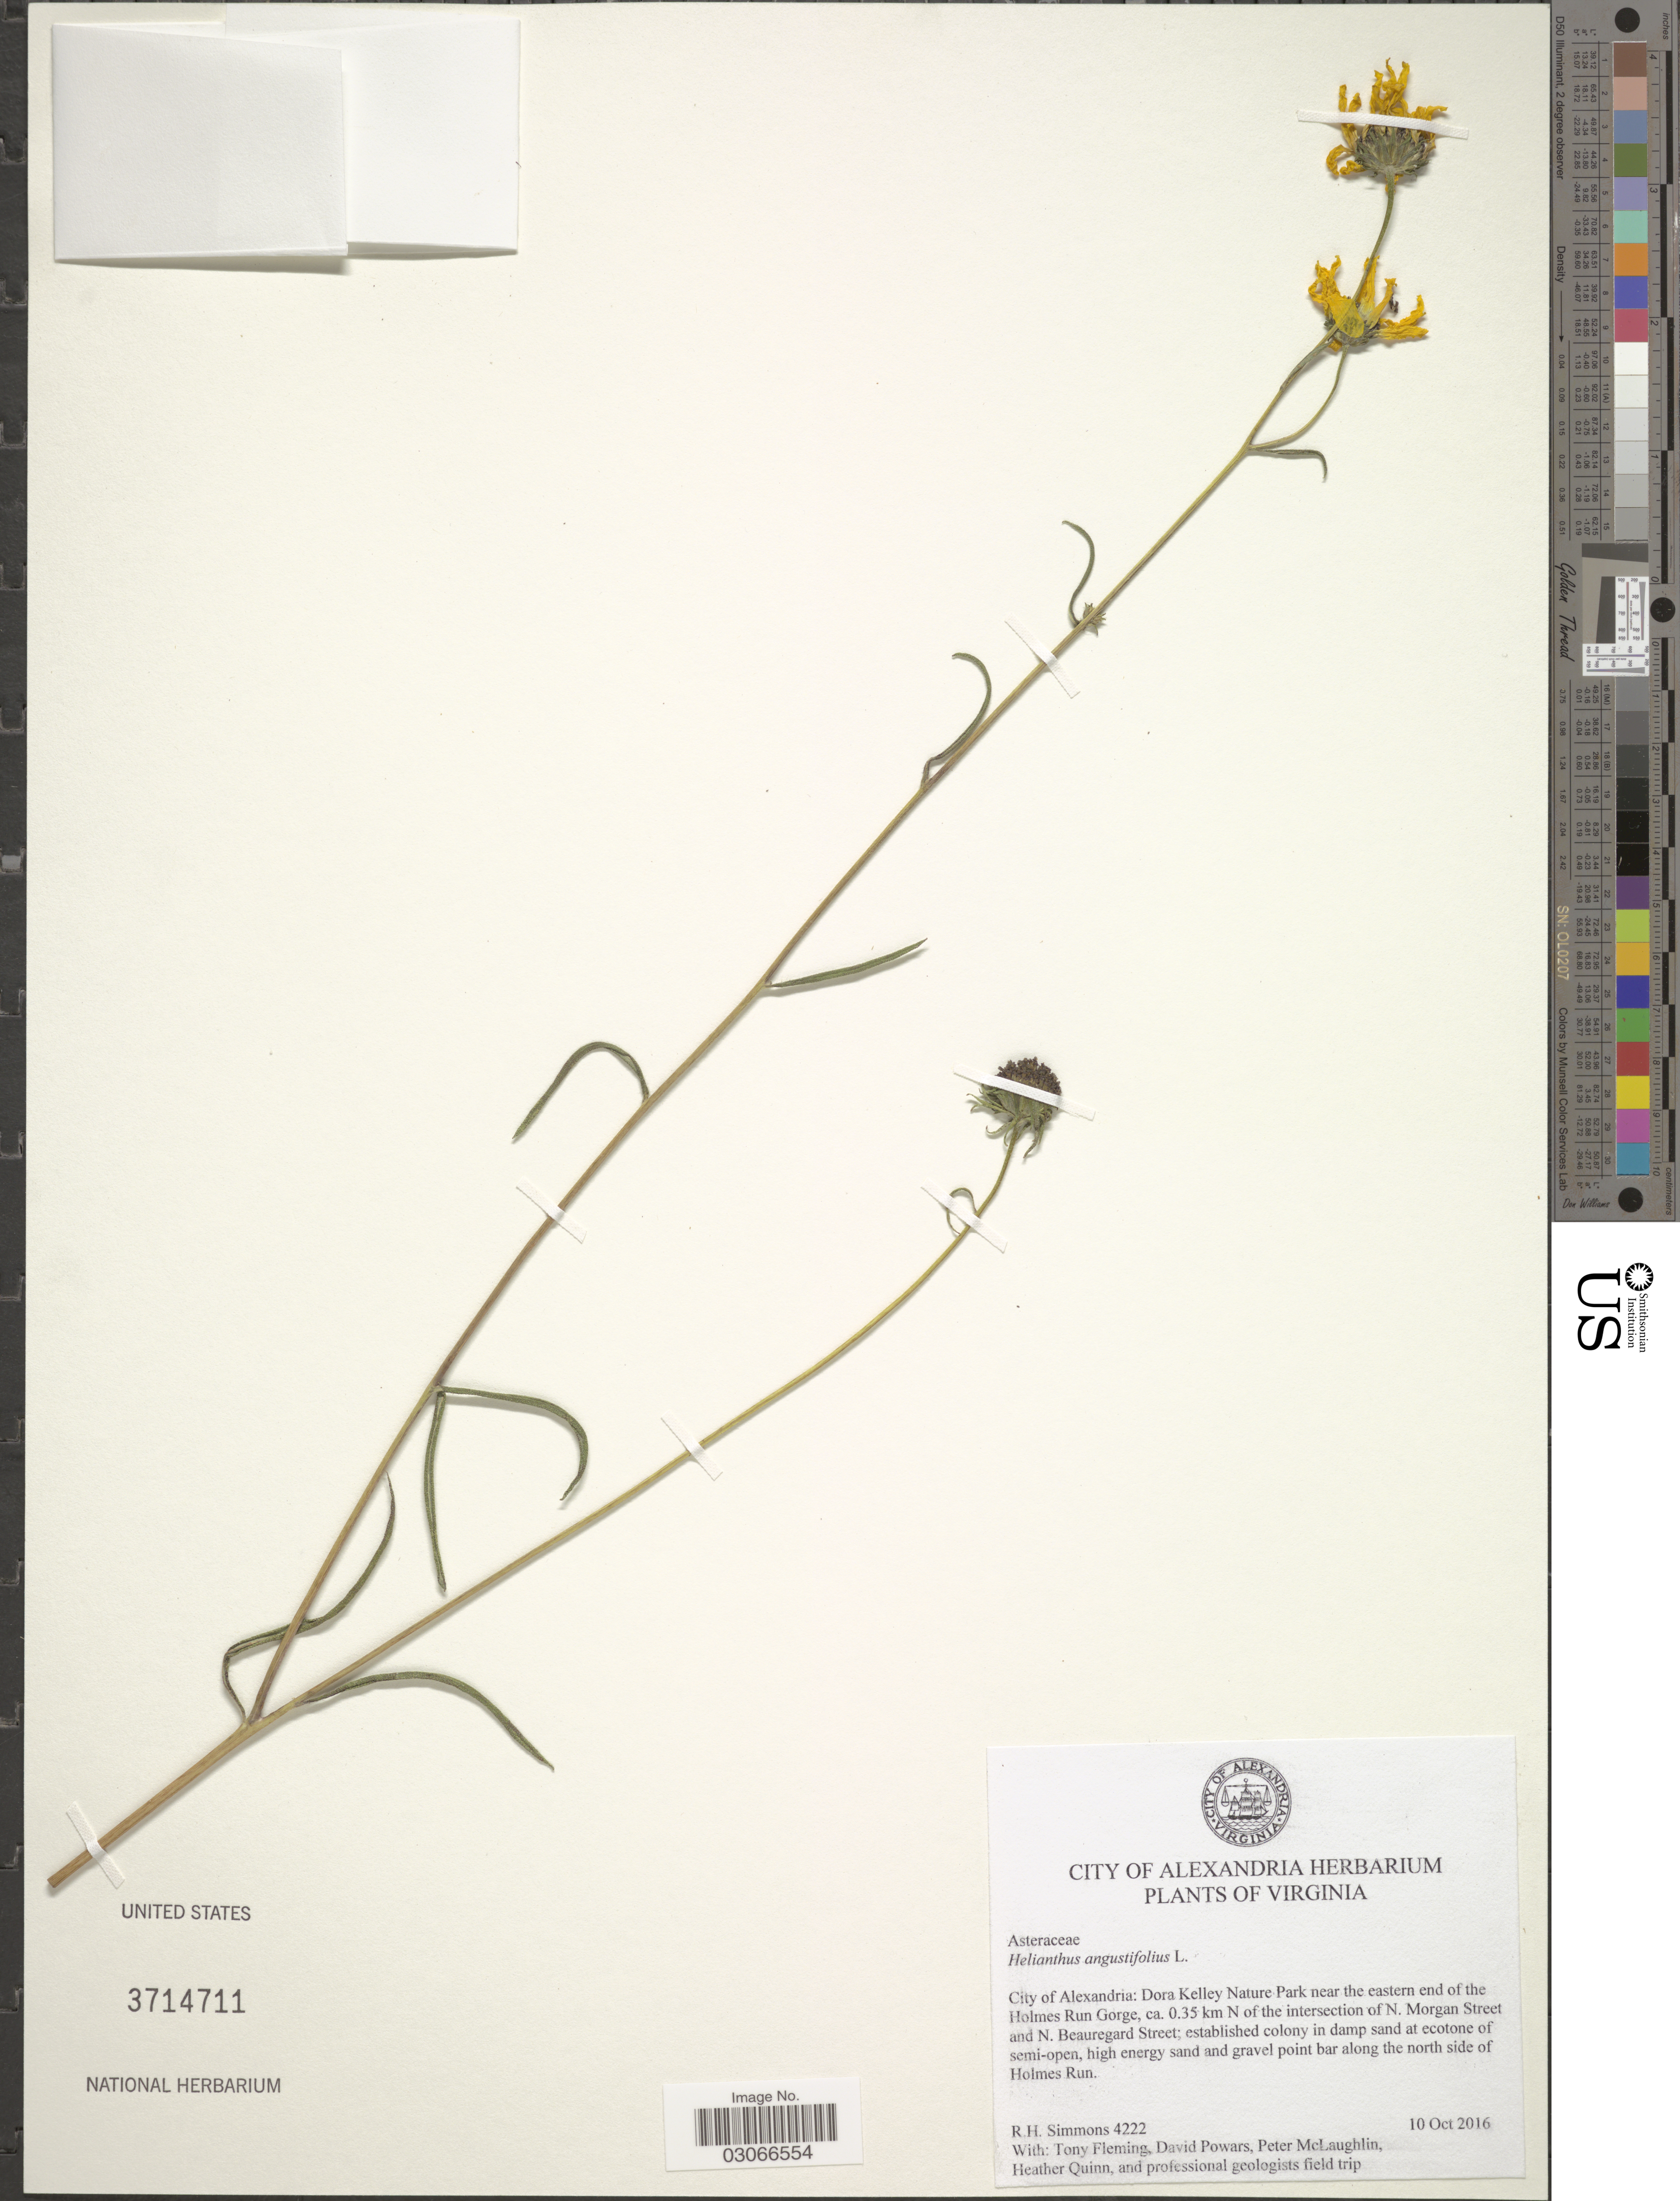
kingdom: Plantae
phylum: Tracheophyta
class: Magnoliopsida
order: Asterales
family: Asteraceae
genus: Helianthus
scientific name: Helianthus angustifolius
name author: L.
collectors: R. H. Simmons, T. Fleming, D. Powars, P. McLaughlin & et al.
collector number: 4222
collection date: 2016-10-10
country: United States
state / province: Virginia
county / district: City of Alexandria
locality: City of Alexandria: Dora kelley Nature Park near the eastern end of the Holmes Run Gorge, ca. 0.35 km N of the Intersection of N. Morgan Street and N. Beauregard Street; established colony in damp sand at ecotone of semi-open, high energy sand and gravel point bar along the north side of Holmes Run.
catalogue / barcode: US 3714711